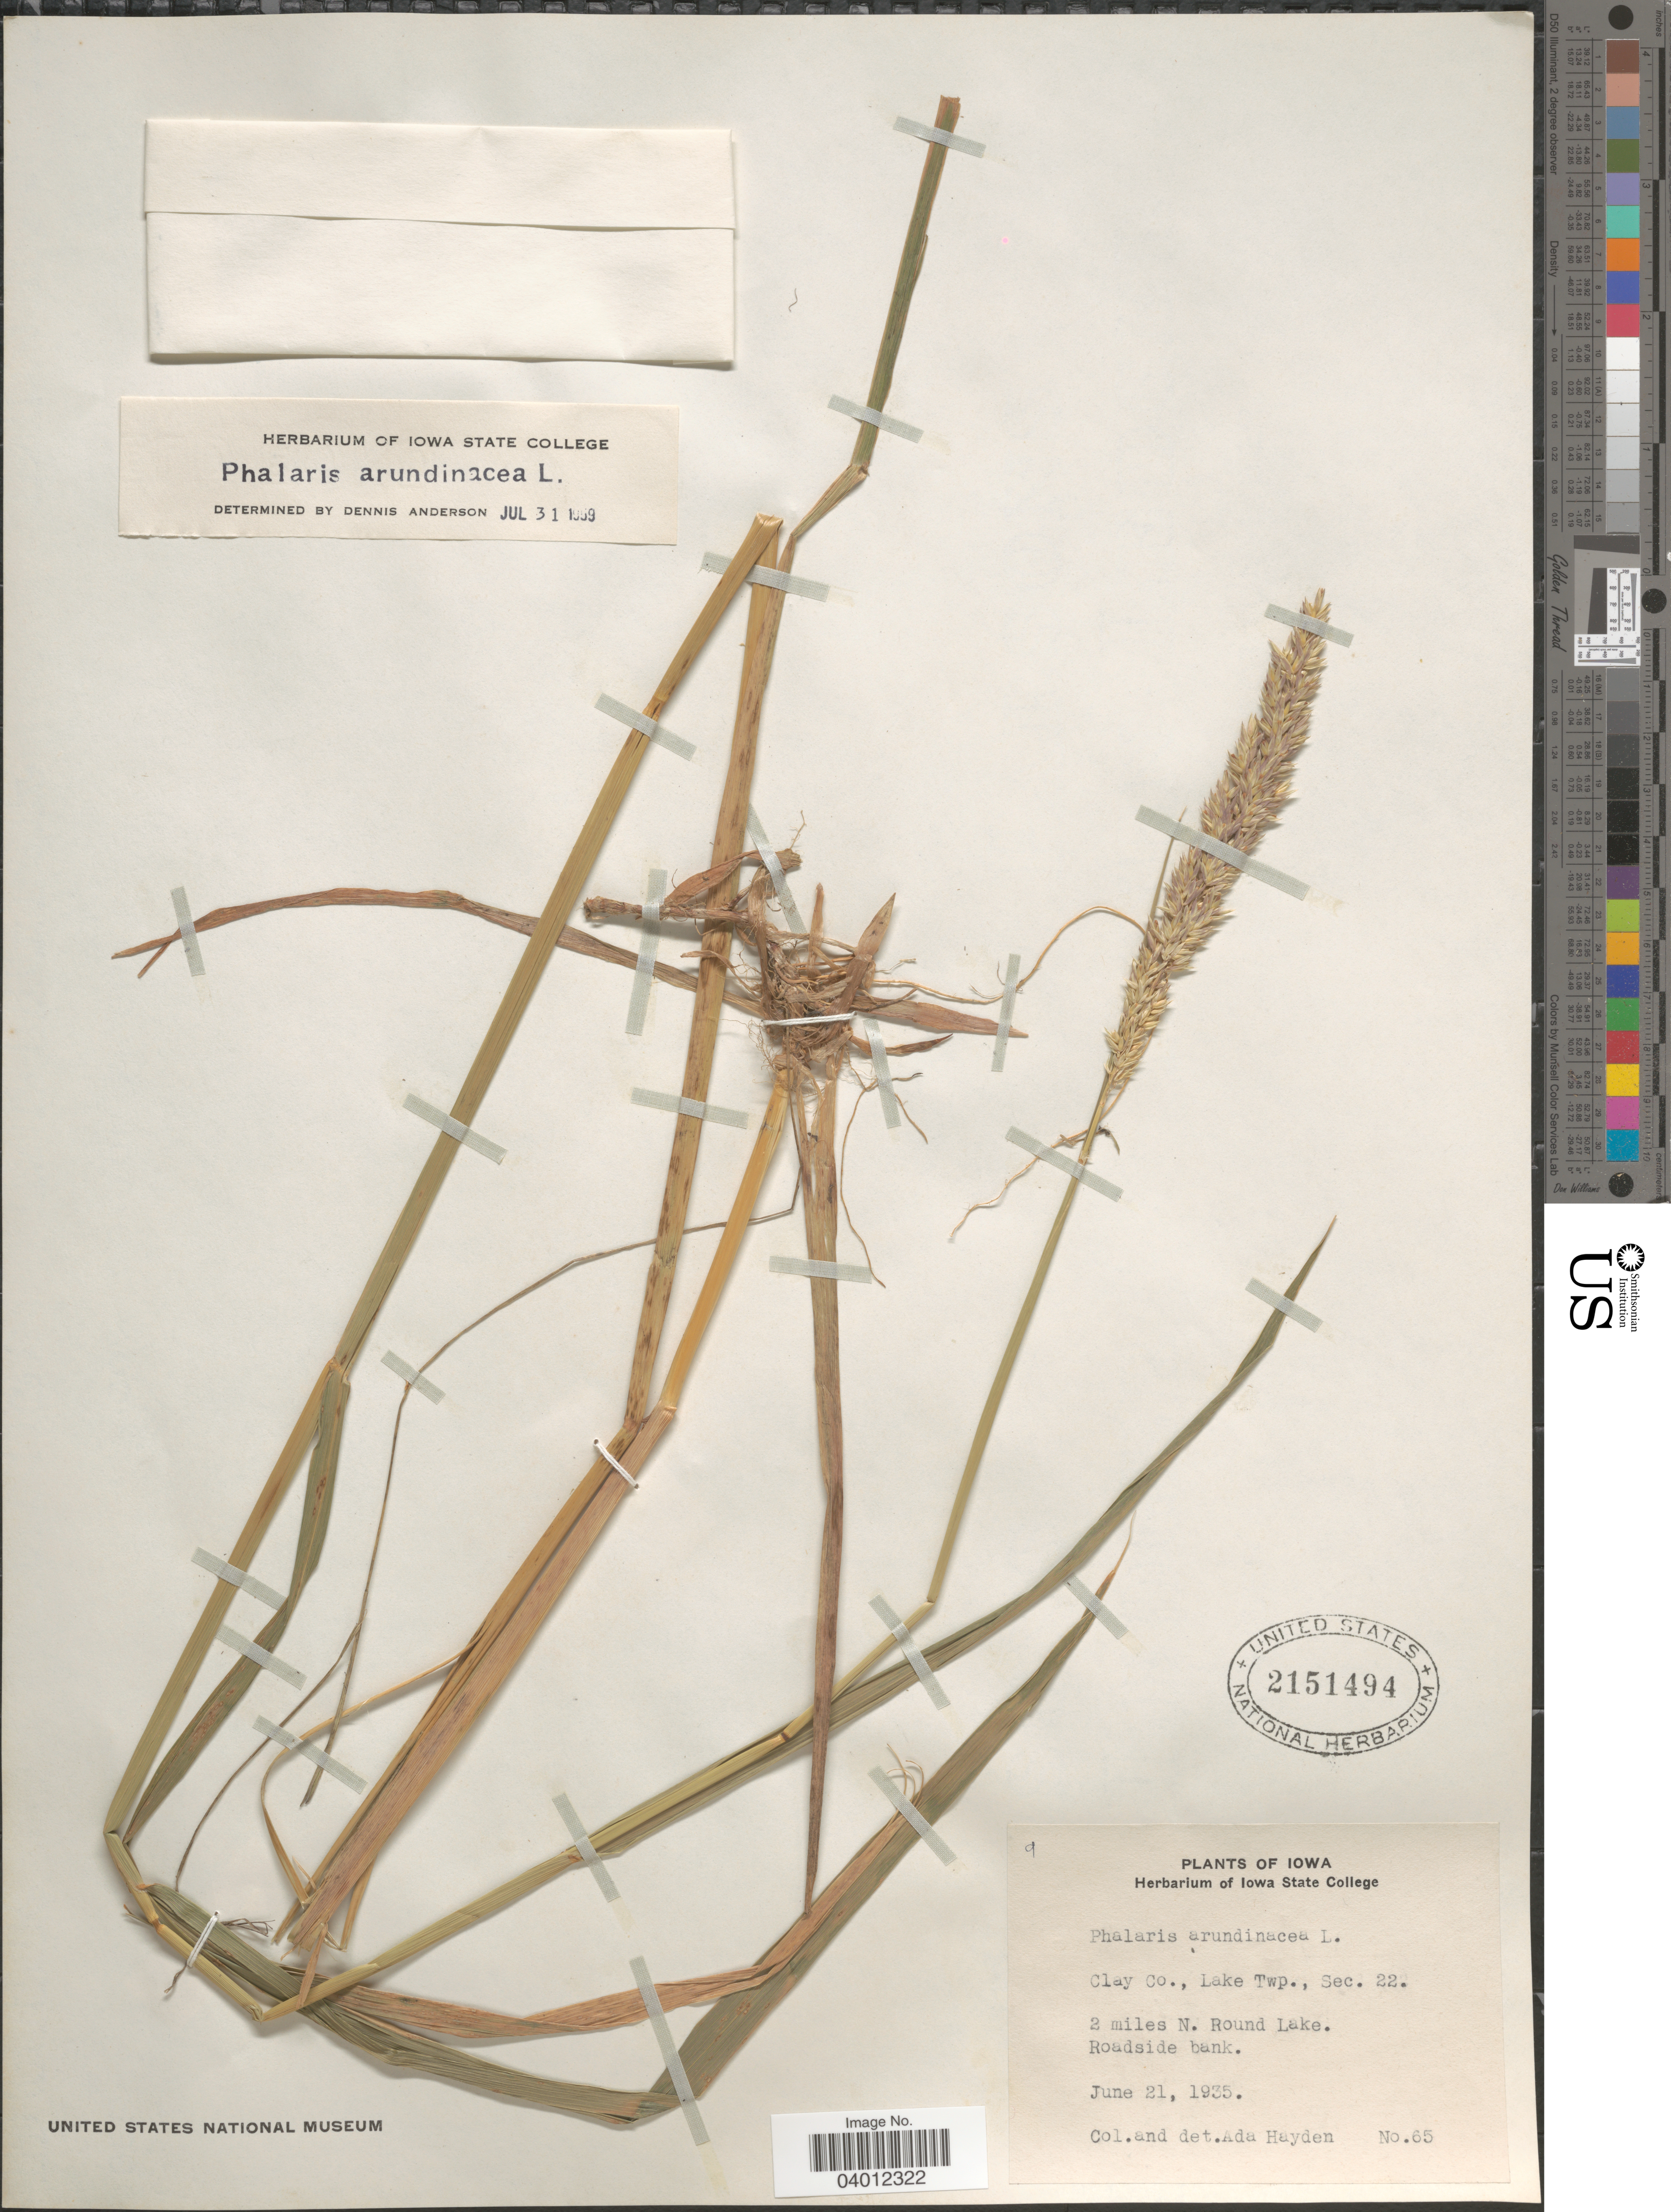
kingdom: Plantae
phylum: Tracheophyta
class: Liliopsida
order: Poales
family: Poaceae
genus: Phalaris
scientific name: Phalaris arundinacea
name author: L.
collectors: Ada Hayden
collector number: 65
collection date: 1935-06-21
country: United States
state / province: Iowa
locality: Clay Co., Lake Twp., Sec. 22. 2 miles N. Round Lake. Roadside bank.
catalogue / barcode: US 2151494